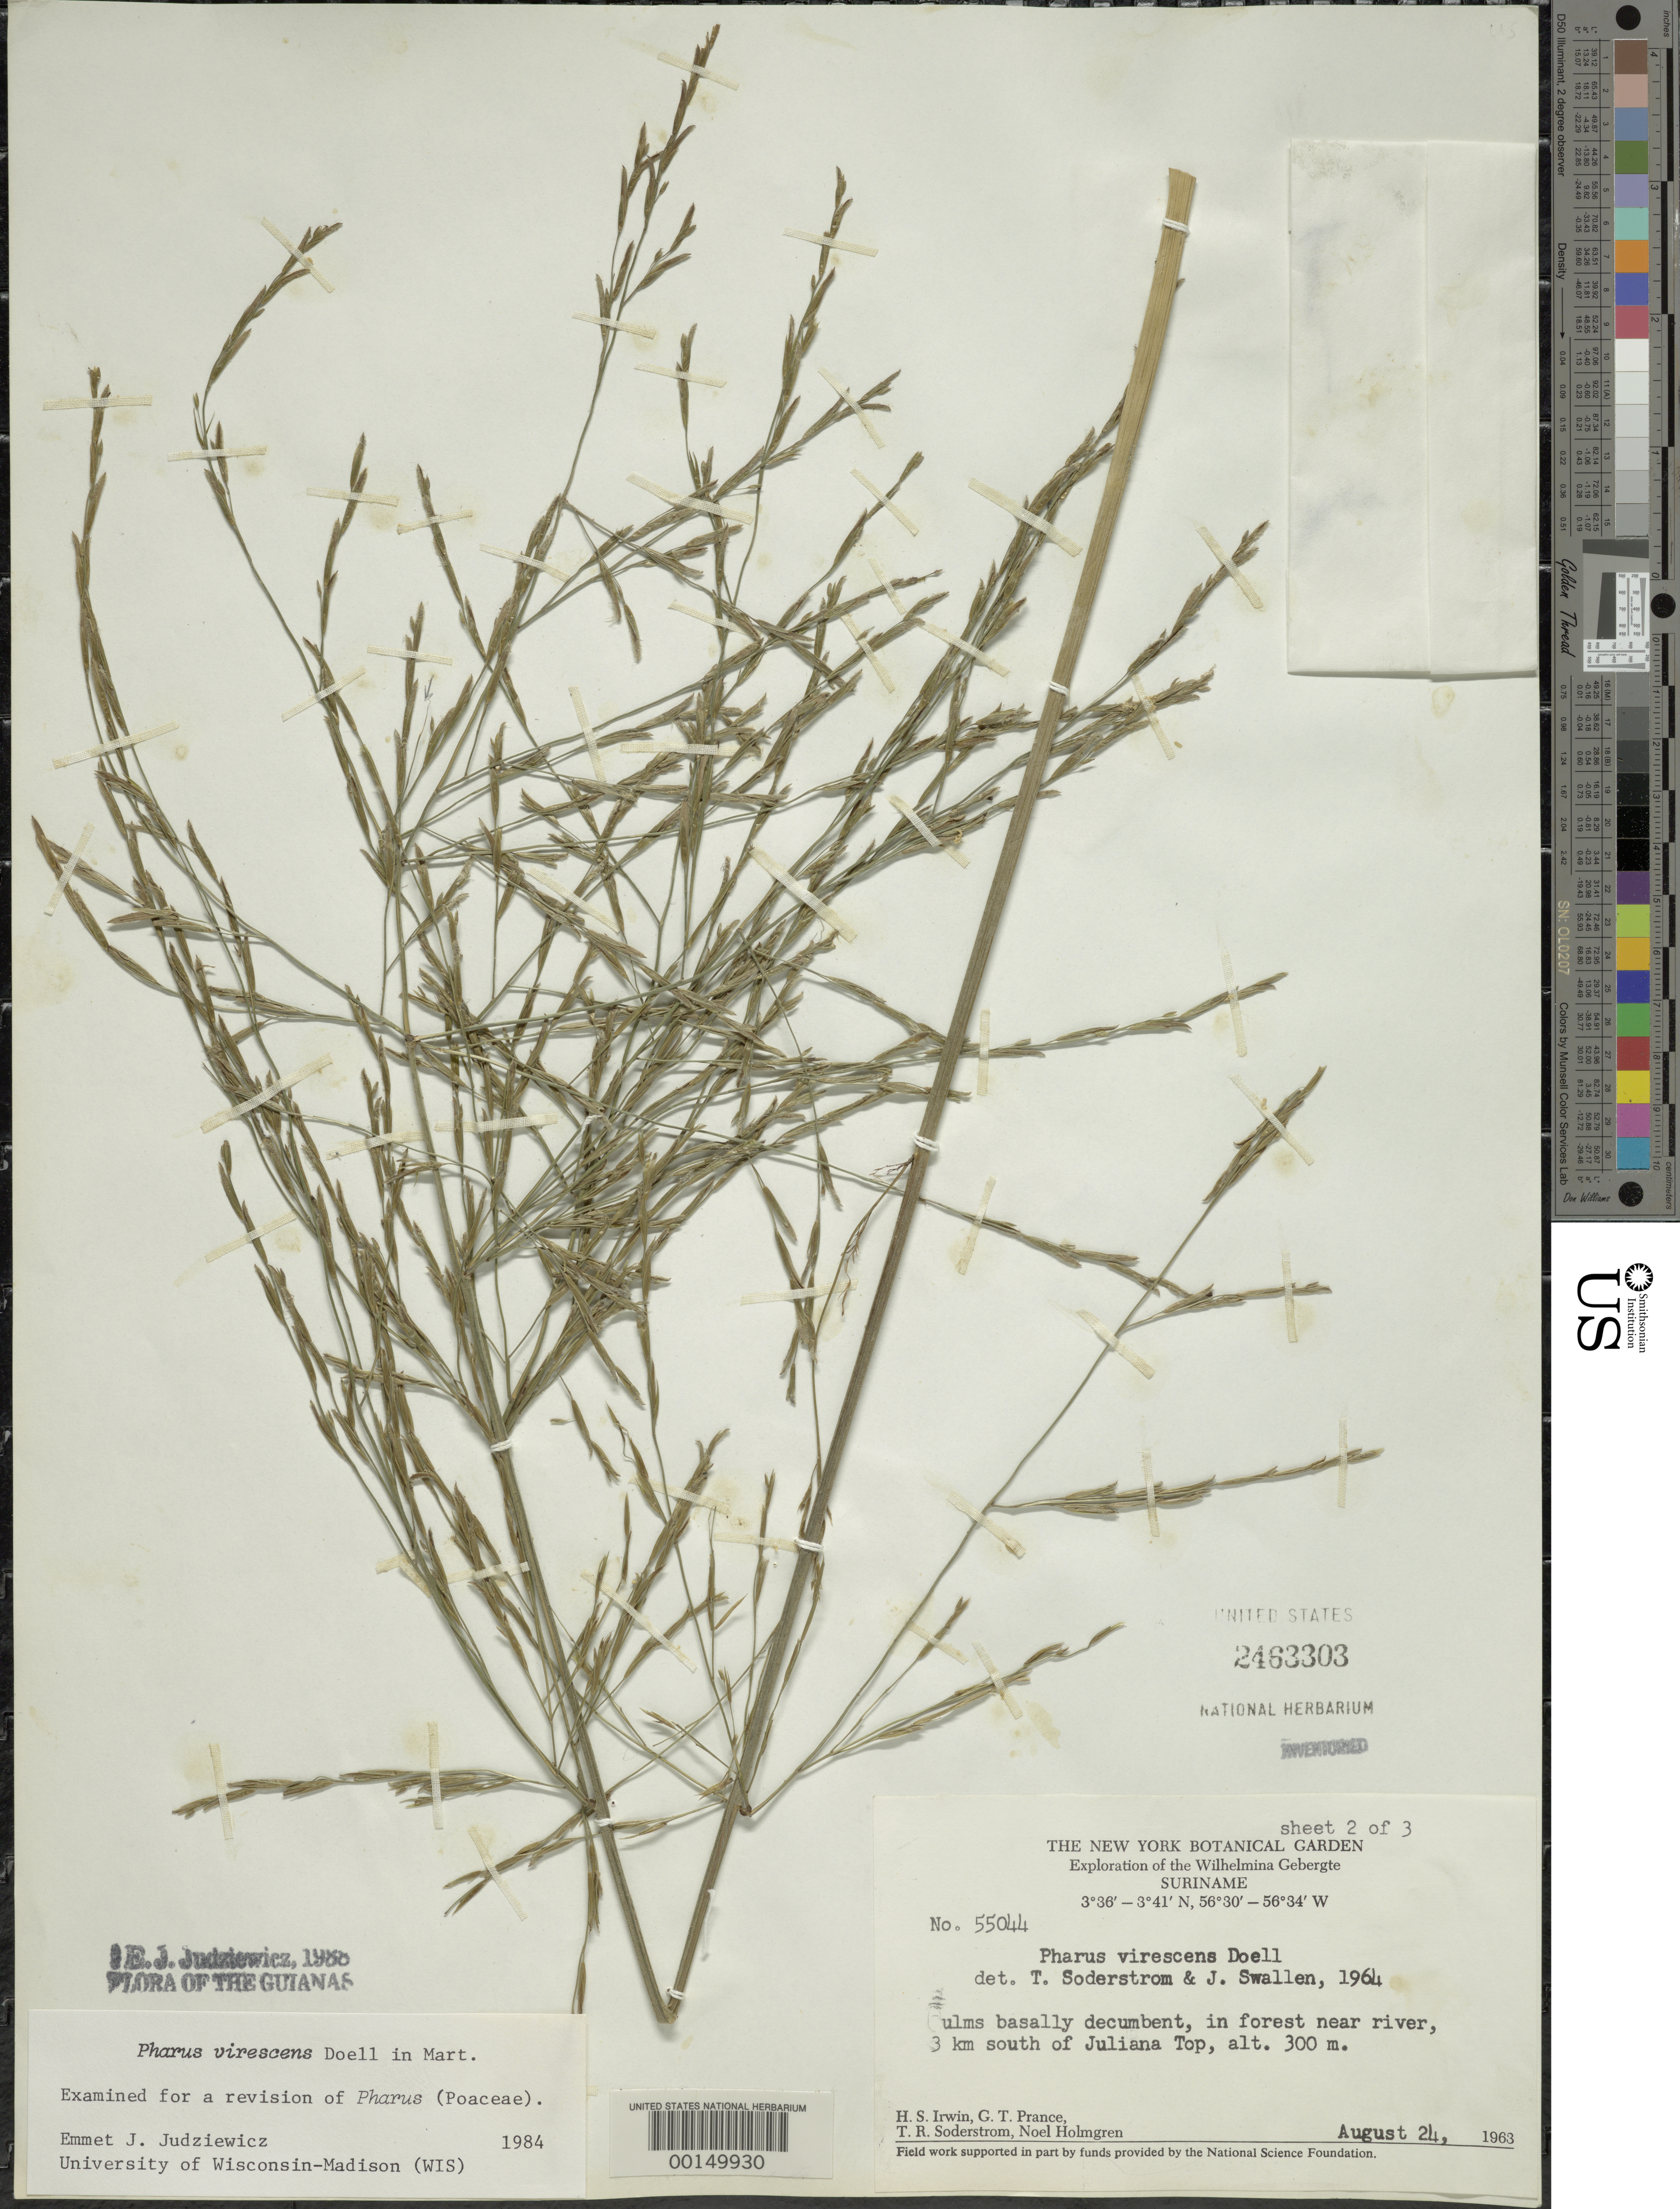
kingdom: Plantae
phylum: Tracheophyta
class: Liliopsida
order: Poales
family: Poaceae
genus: Pharus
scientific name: Pharus virescens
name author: Döll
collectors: H. Irwin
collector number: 55044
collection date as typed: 24 Aug 1963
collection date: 1963-08-24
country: Suriname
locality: Lat. 03 36'n: long. 56 30'w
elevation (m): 300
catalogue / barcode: US 2463303